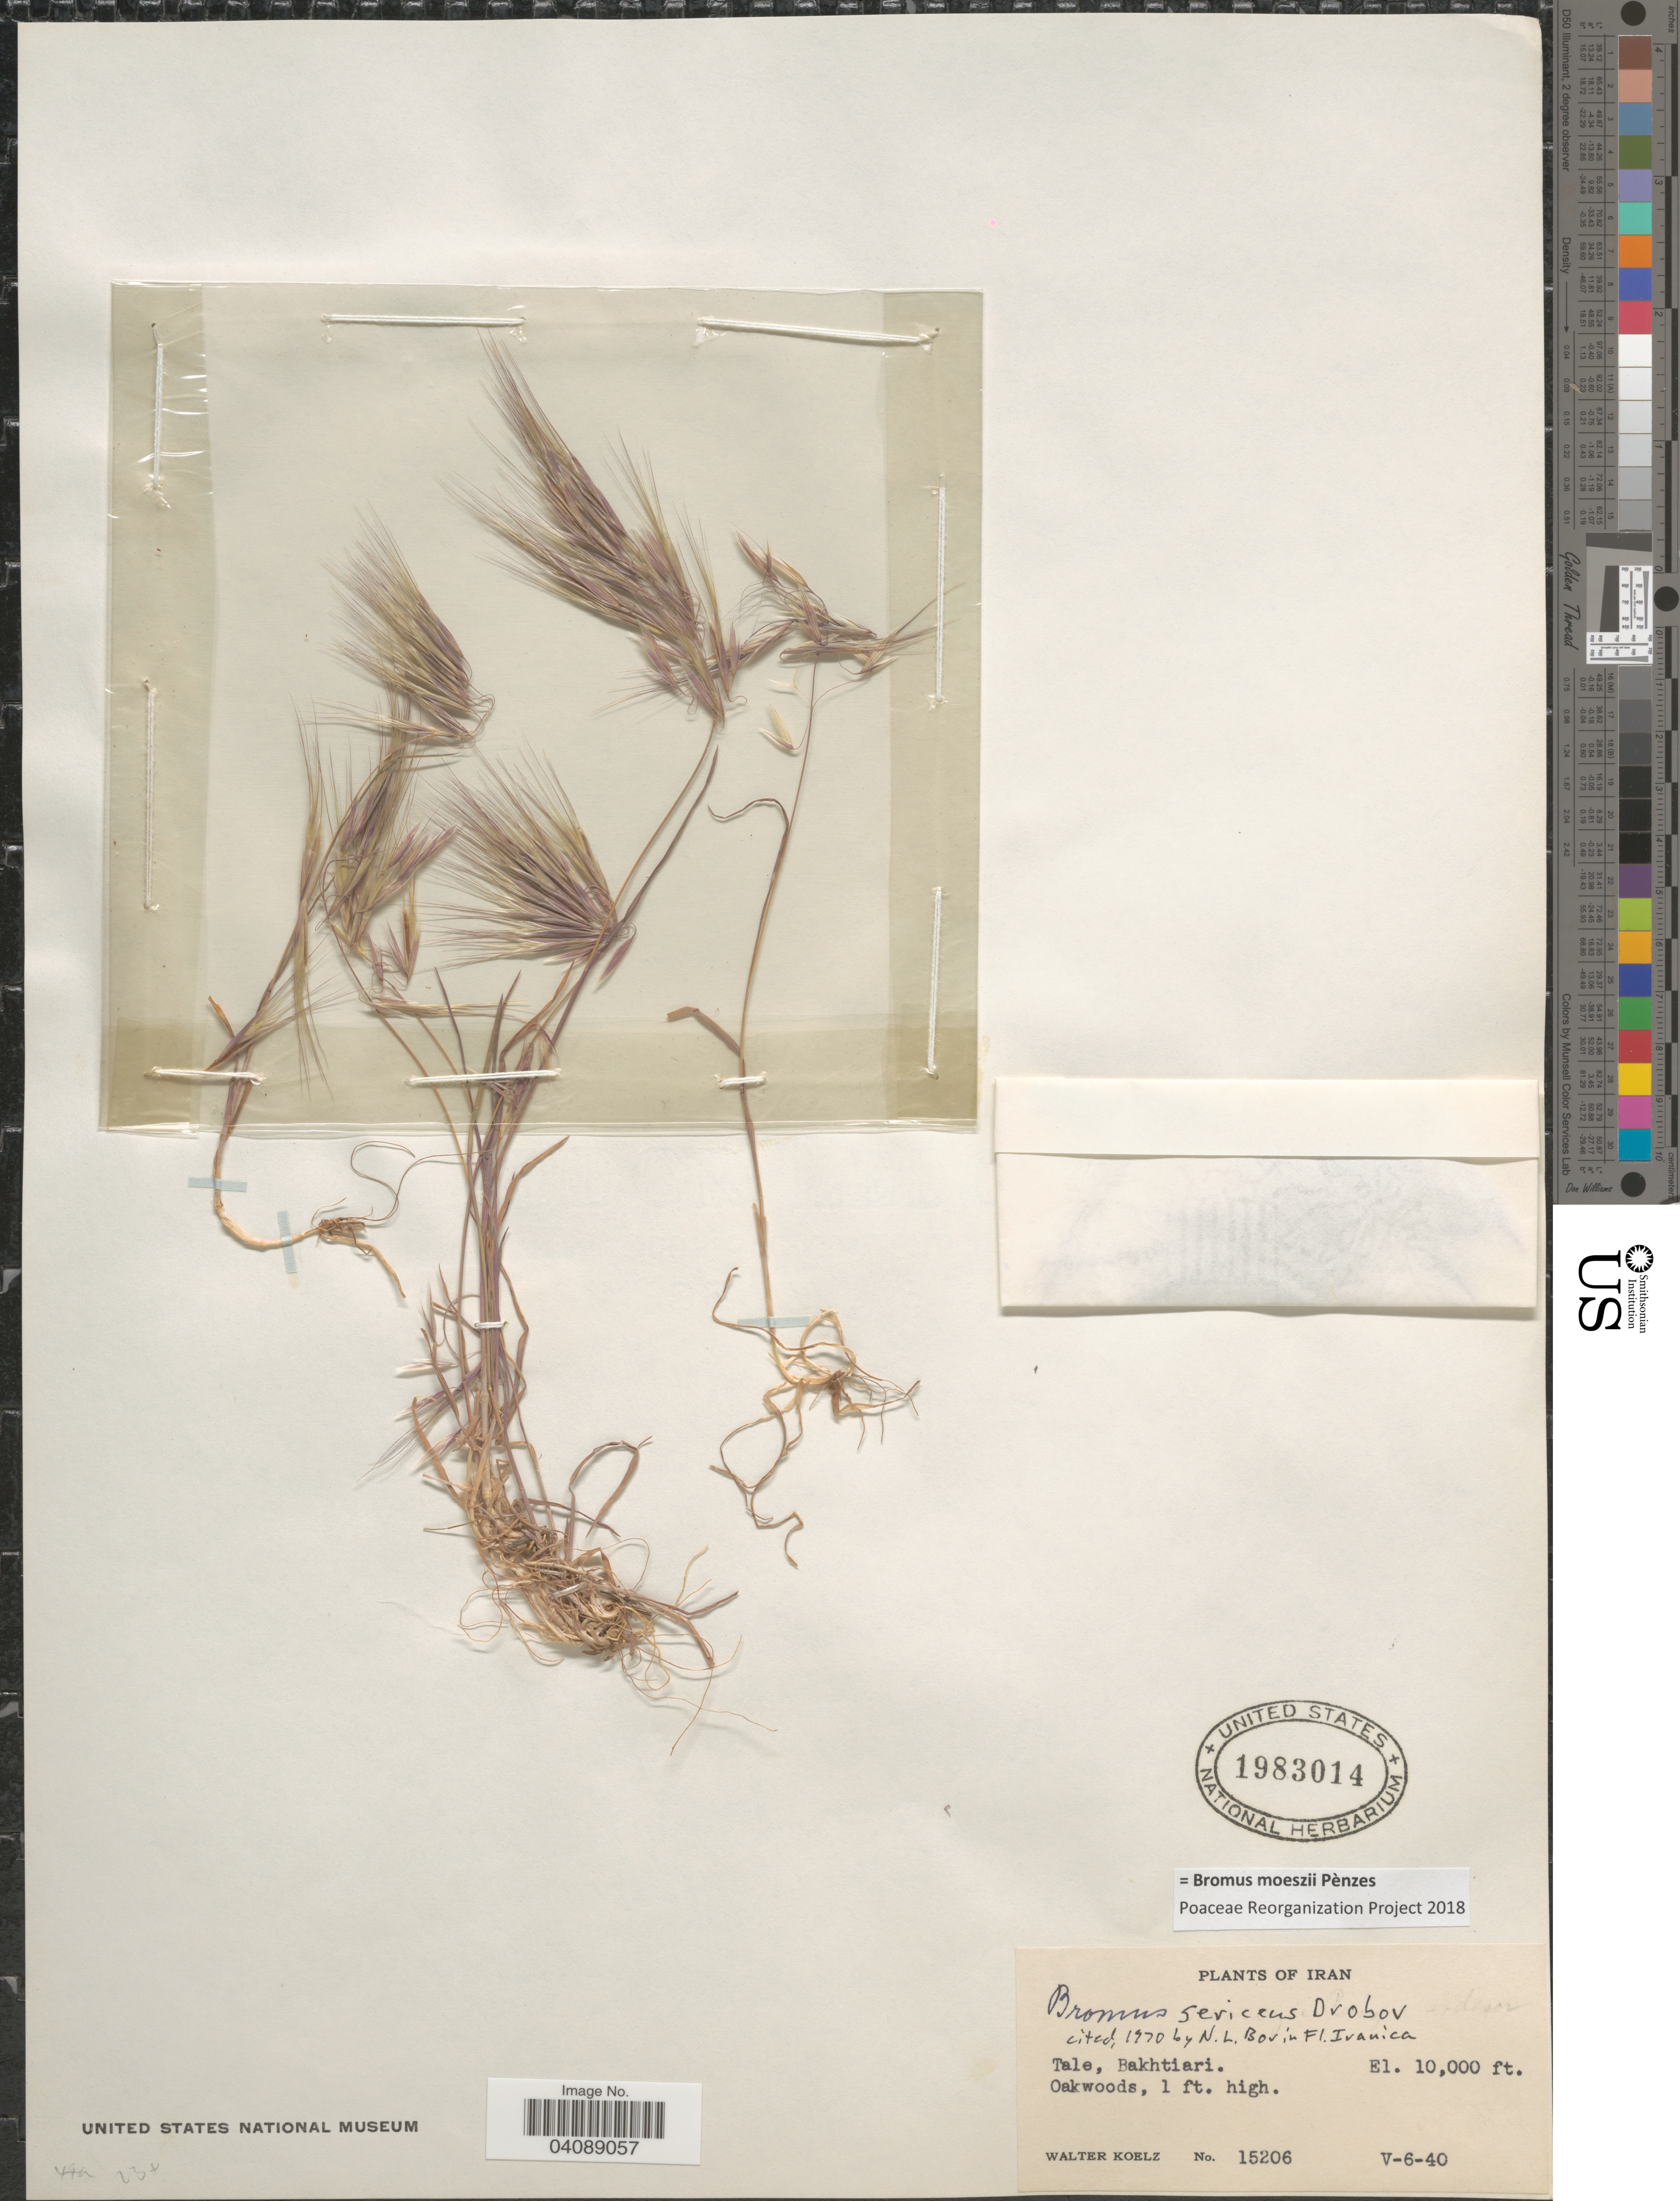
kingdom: Plantae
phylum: Tracheophyta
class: Liliopsida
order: Poales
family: Poaceae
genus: Bromus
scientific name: Bromus moeszii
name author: Pénzes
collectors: W. N. Koelz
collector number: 15206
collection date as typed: Transcribed d/m/y: 6/5/40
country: Iran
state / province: Chahar Mahaal and Bakhtiari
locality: Tale, Bakhtiari.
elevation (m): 3048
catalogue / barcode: US 1983014